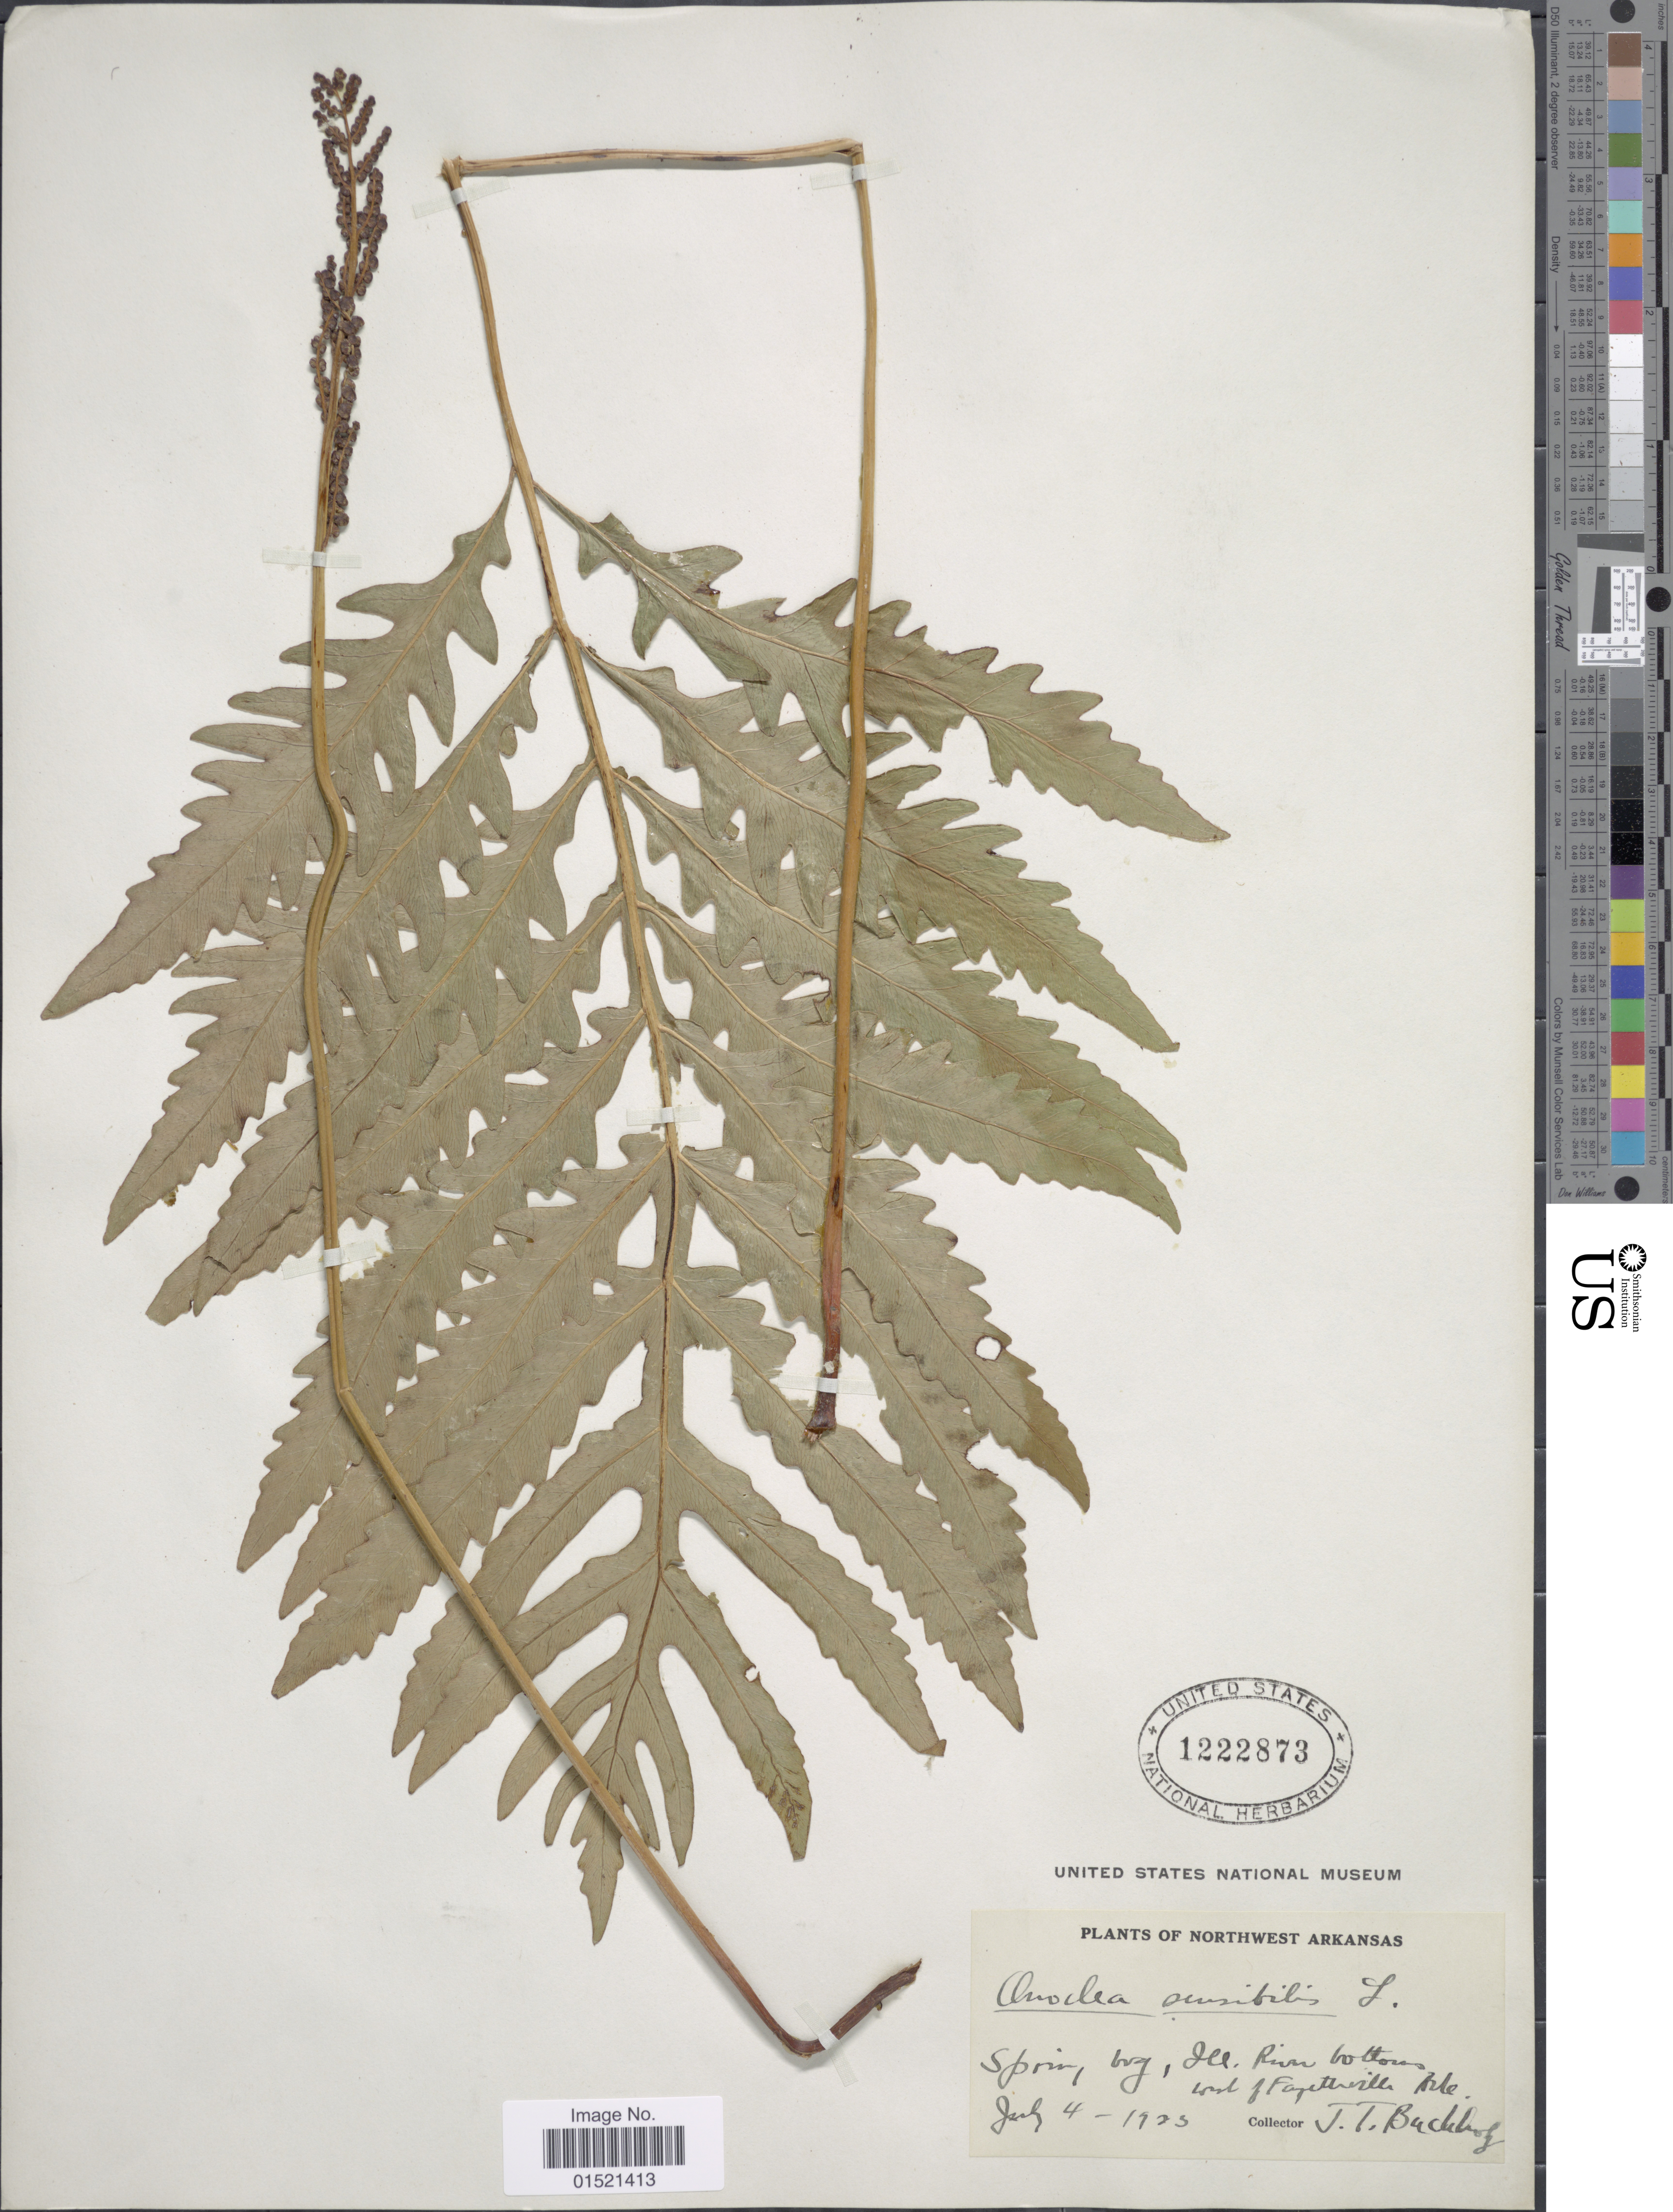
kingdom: Plantae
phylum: Tracheophyta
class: Polypodiopsida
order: Polypodiales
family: Onocleaceae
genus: Onoclea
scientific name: Onoclea sensibilis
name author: L.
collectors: J. T. Buchholz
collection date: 1923-07-04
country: United States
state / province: Arkansas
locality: North Arkansas, Ill River bottoms of Fayetheville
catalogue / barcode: US 1222873